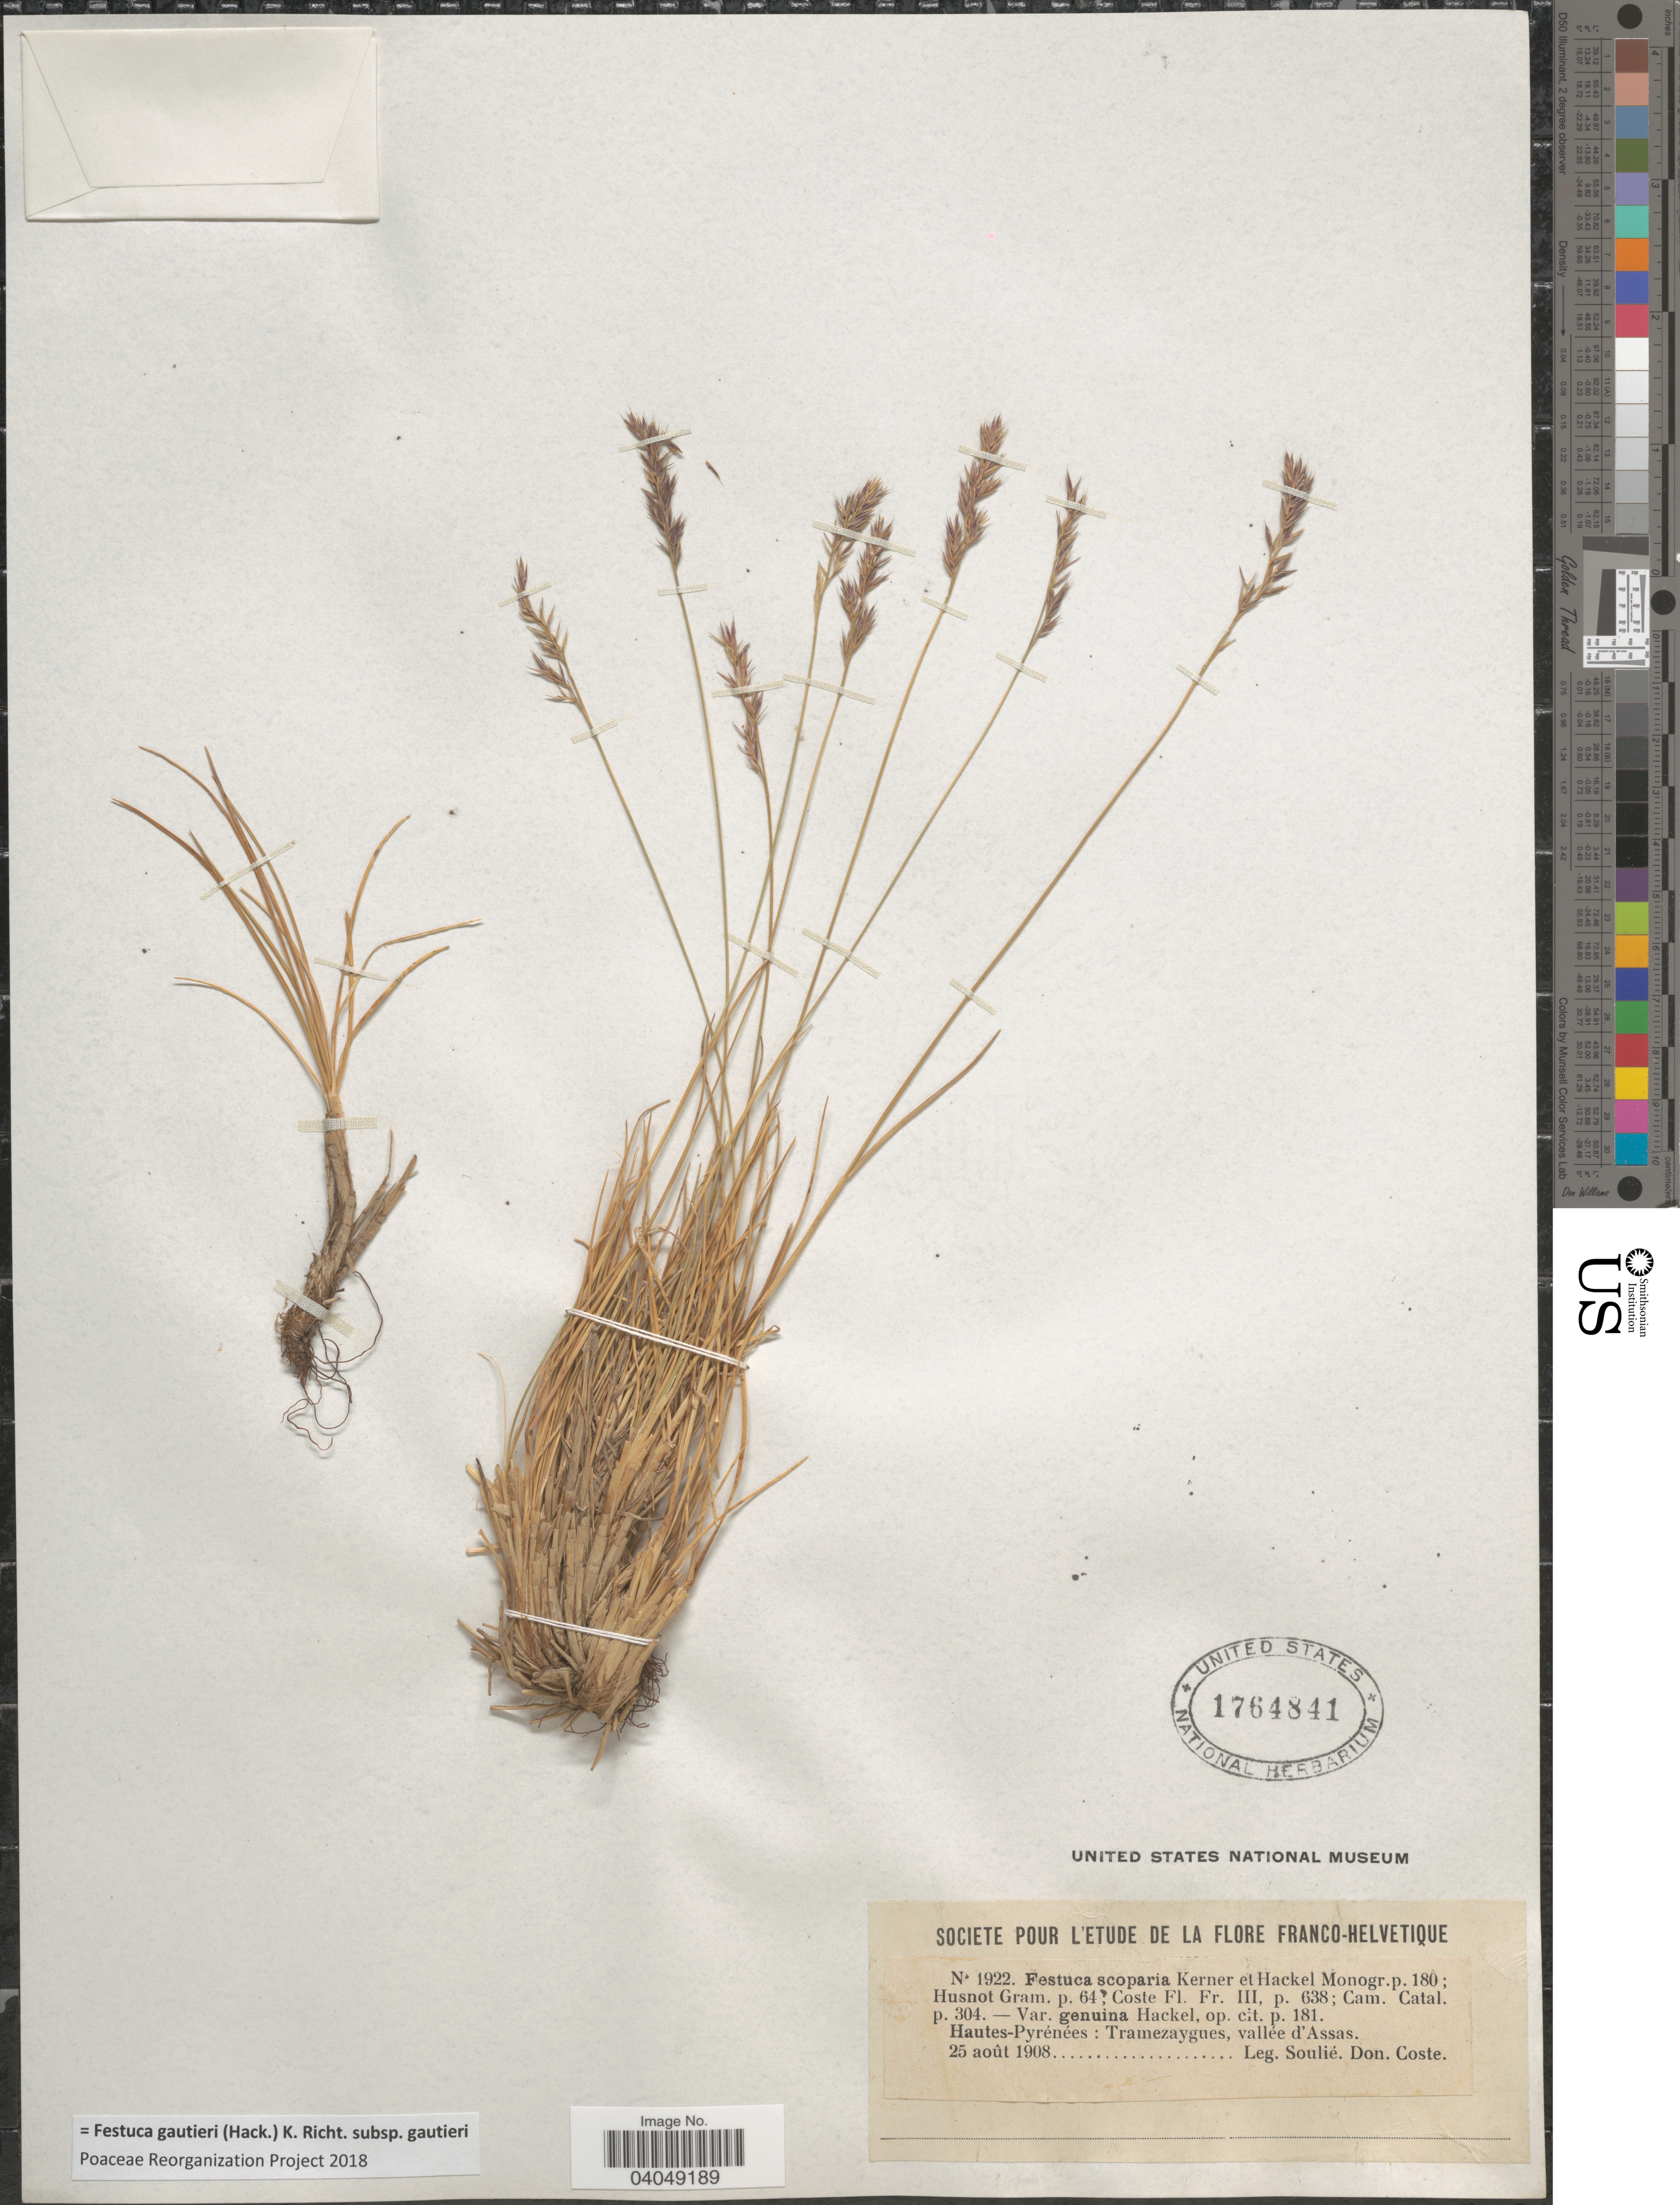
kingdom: Plantae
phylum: Tracheophyta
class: Liliopsida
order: Poales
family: Poaceae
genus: Festuca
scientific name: Festuca gautieri subsp. gautieri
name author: (Hack.) K. Richt.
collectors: J. A. Soulié, Don & Coste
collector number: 1922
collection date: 1908-08-25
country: France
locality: Hautes-Pyrénées: Tramezaygues, vallée d'Assas.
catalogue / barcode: US 1764841